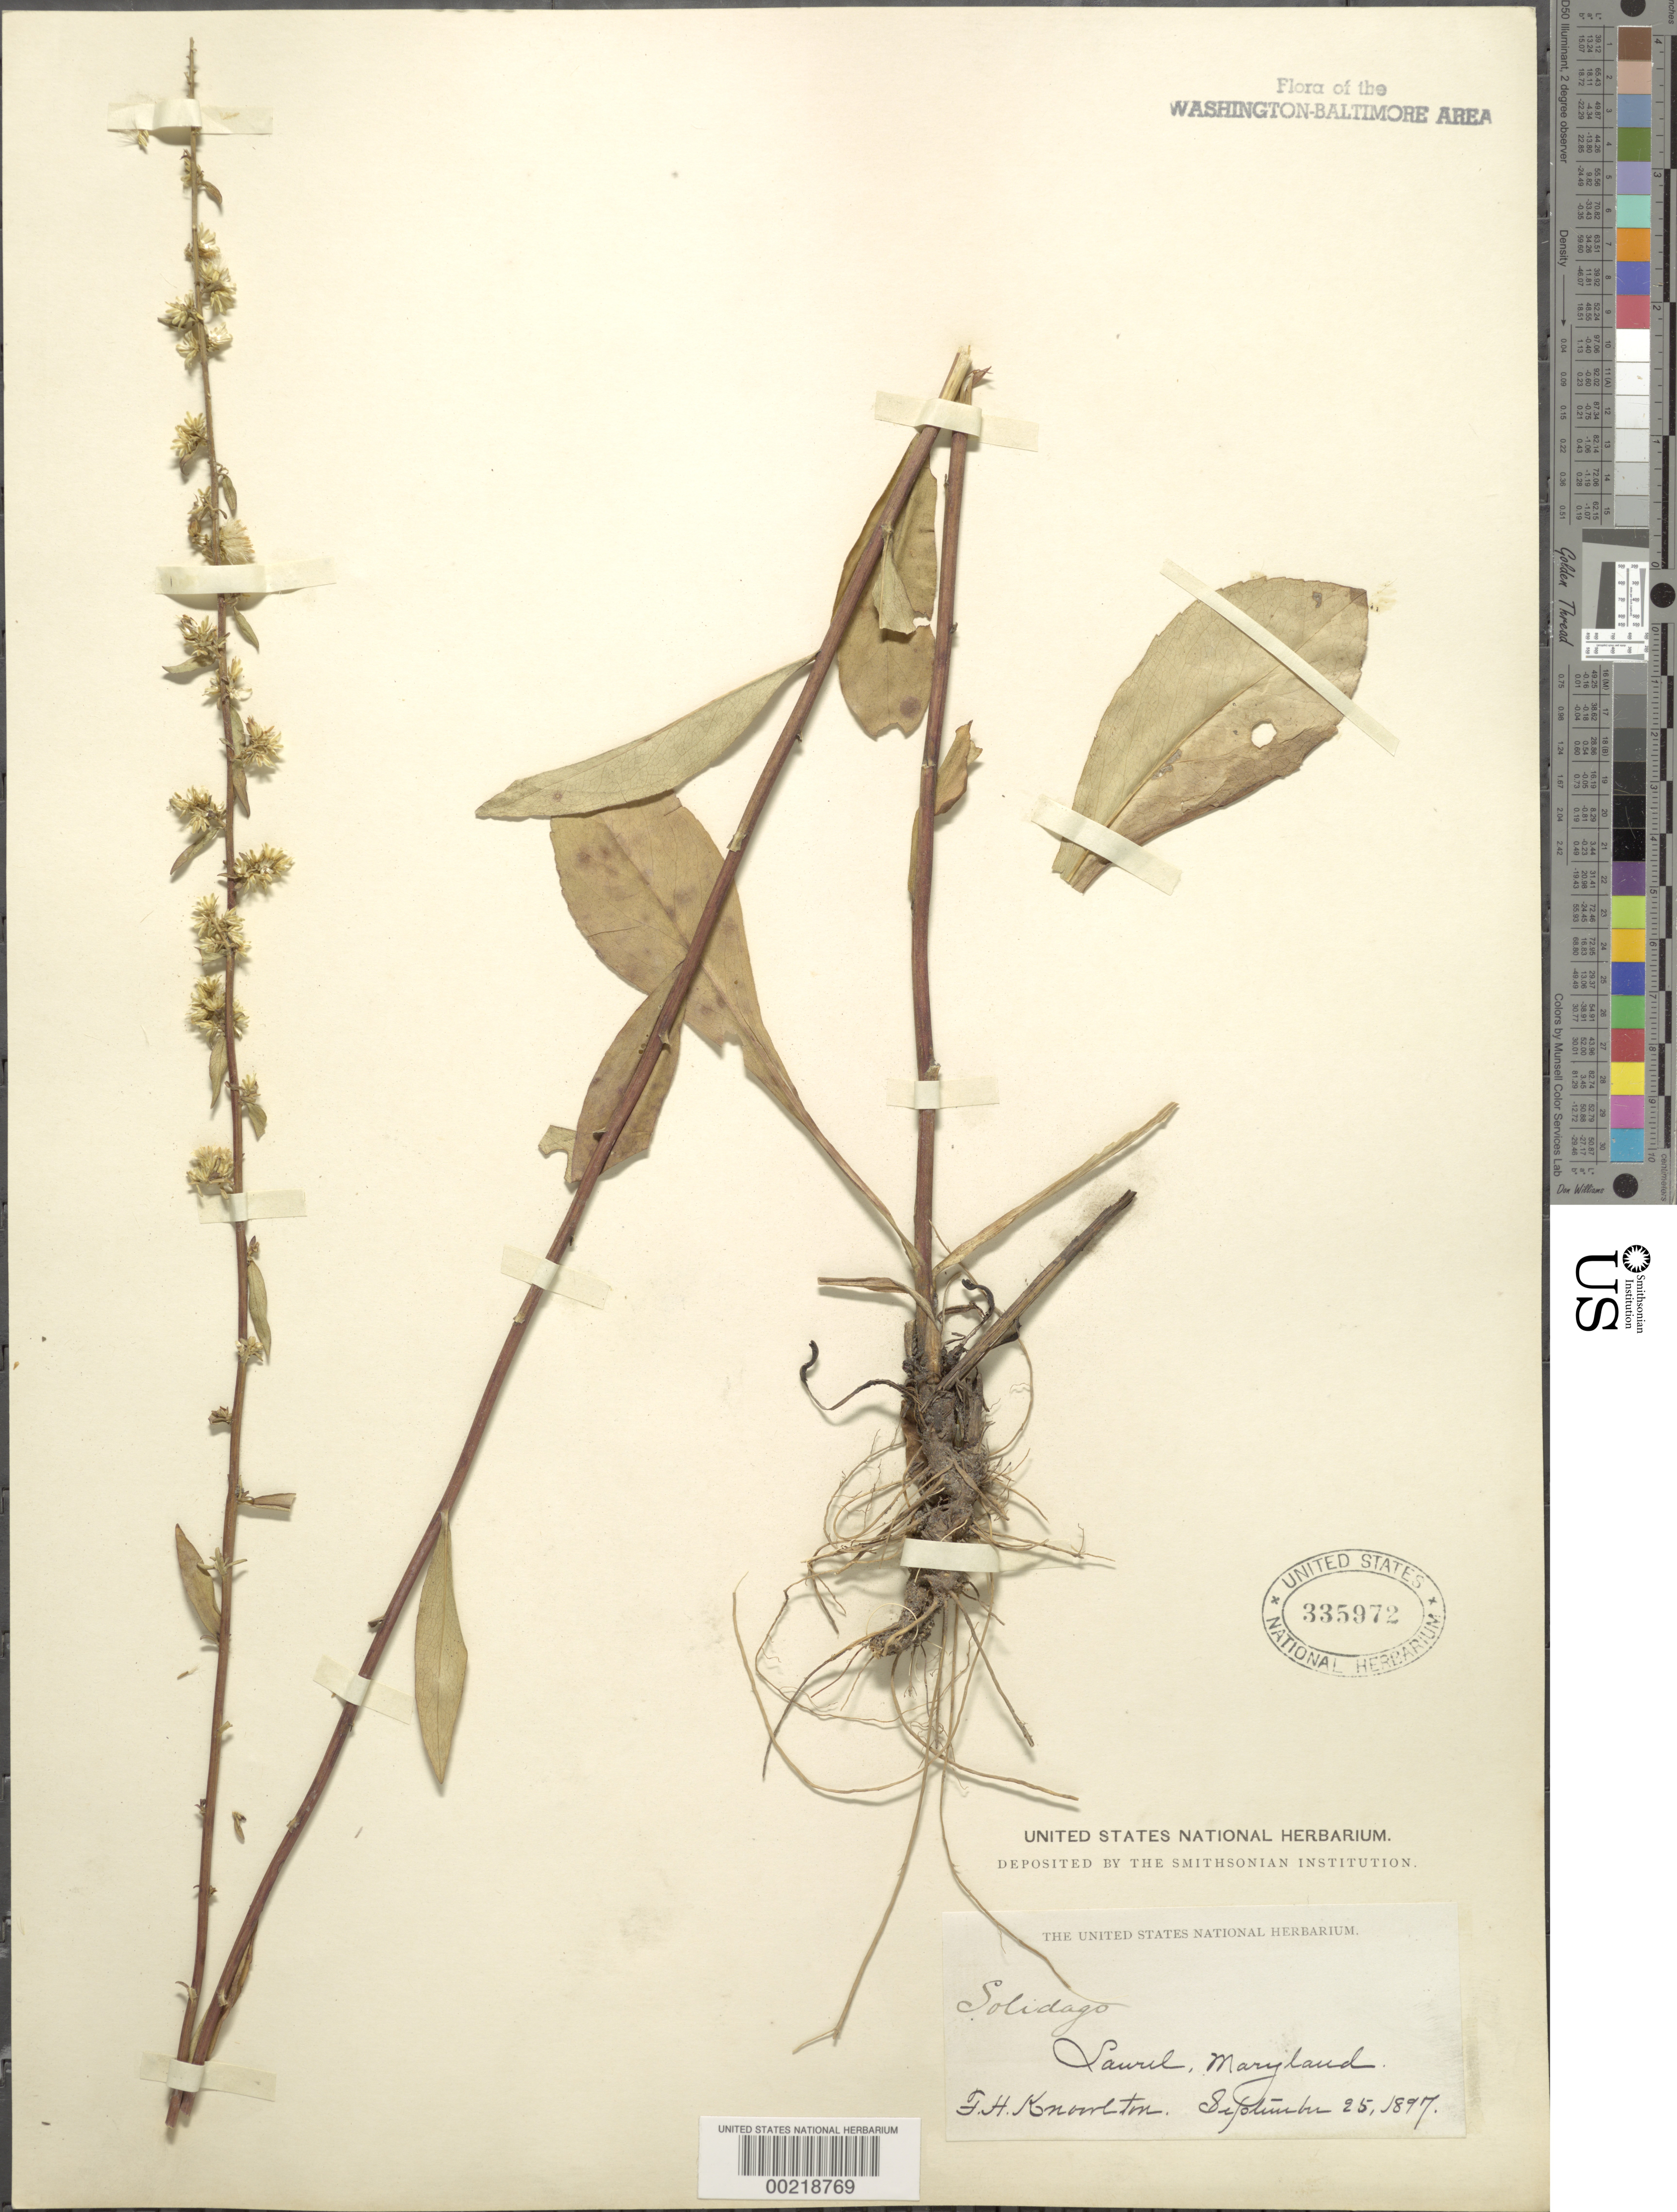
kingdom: Plantae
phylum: Tracheophyta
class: Magnoliopsida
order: Asterales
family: Asteraceae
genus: Solidago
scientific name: Solidago erecta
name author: Pursh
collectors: F. H. Knowlton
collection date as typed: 25 Sep 1897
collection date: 1897-09-25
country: United States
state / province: Maryland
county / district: Prince George's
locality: Laurel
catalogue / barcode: US 335972